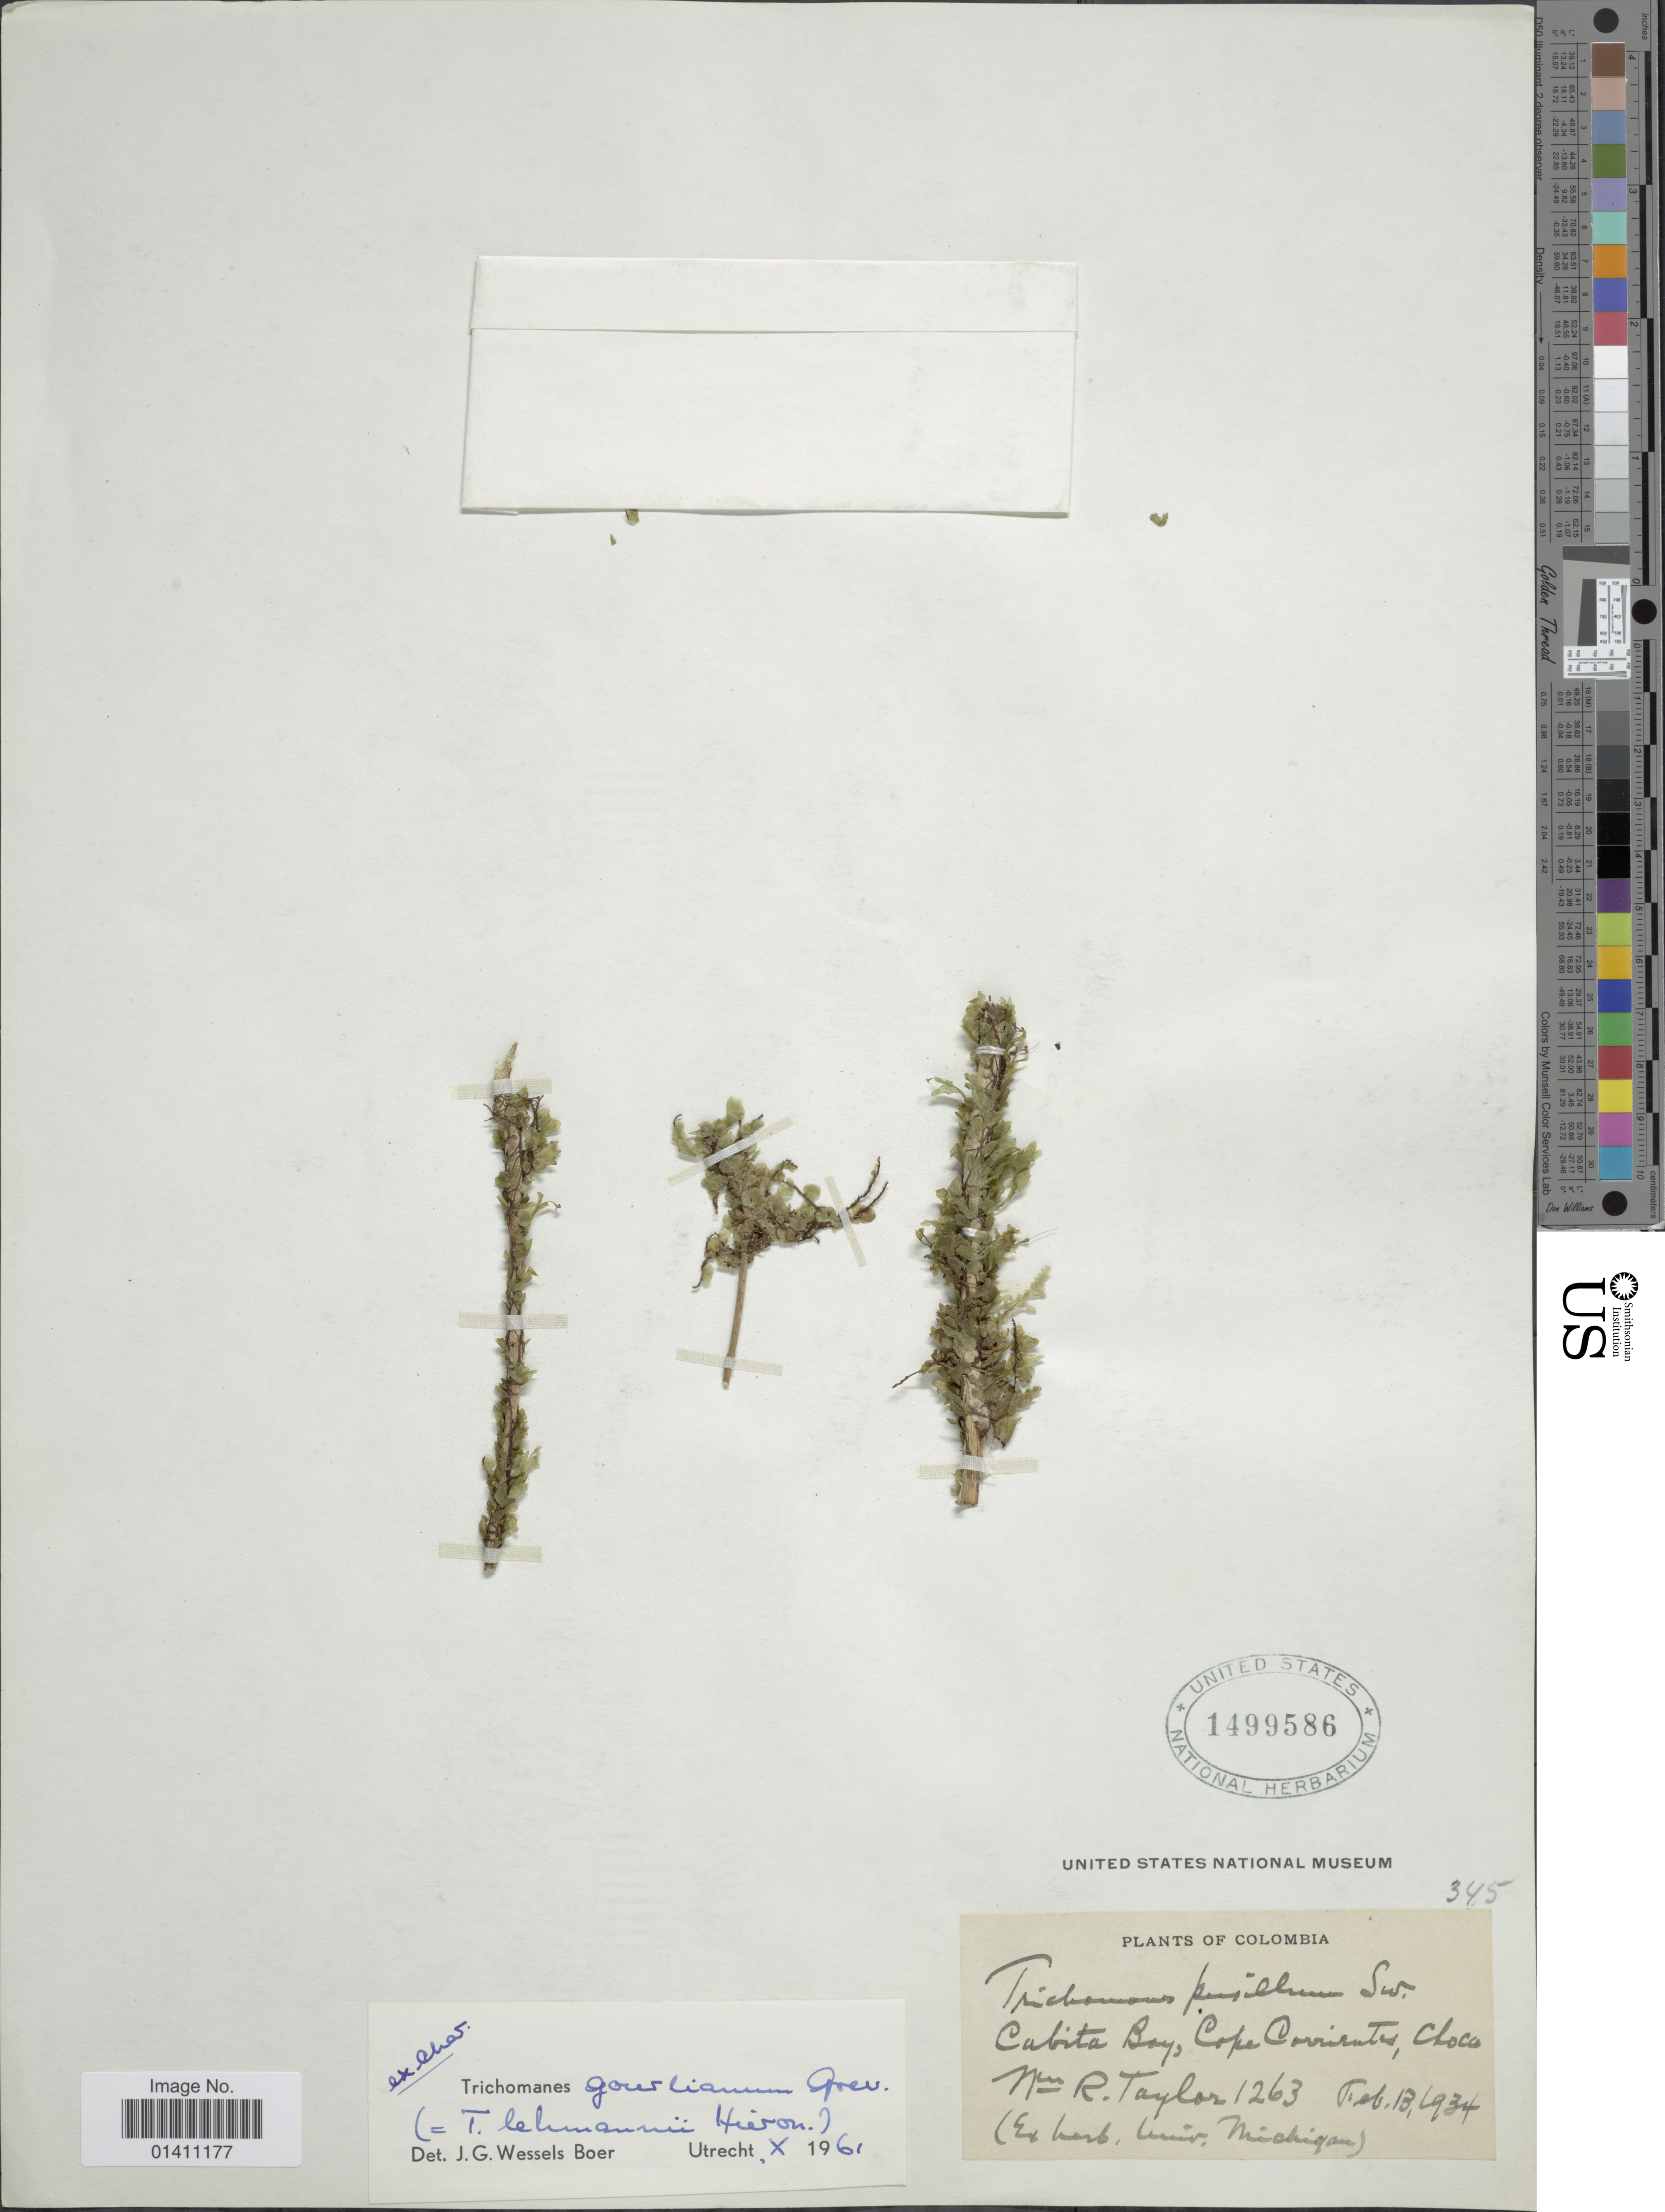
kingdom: Plantae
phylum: Tracheophyta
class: Polypodiopsida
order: Hymenophyllales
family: Hymenophyllaceae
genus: Didymoglossum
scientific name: Didymoglossum gourlianum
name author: (Grev. ex J. Sm.) Pic. Serm.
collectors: W. R. Taylor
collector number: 1263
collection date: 1934-02-13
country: Colombia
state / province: Chocó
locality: Cabita Bay, Cape Correintes.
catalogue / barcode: US 1499586